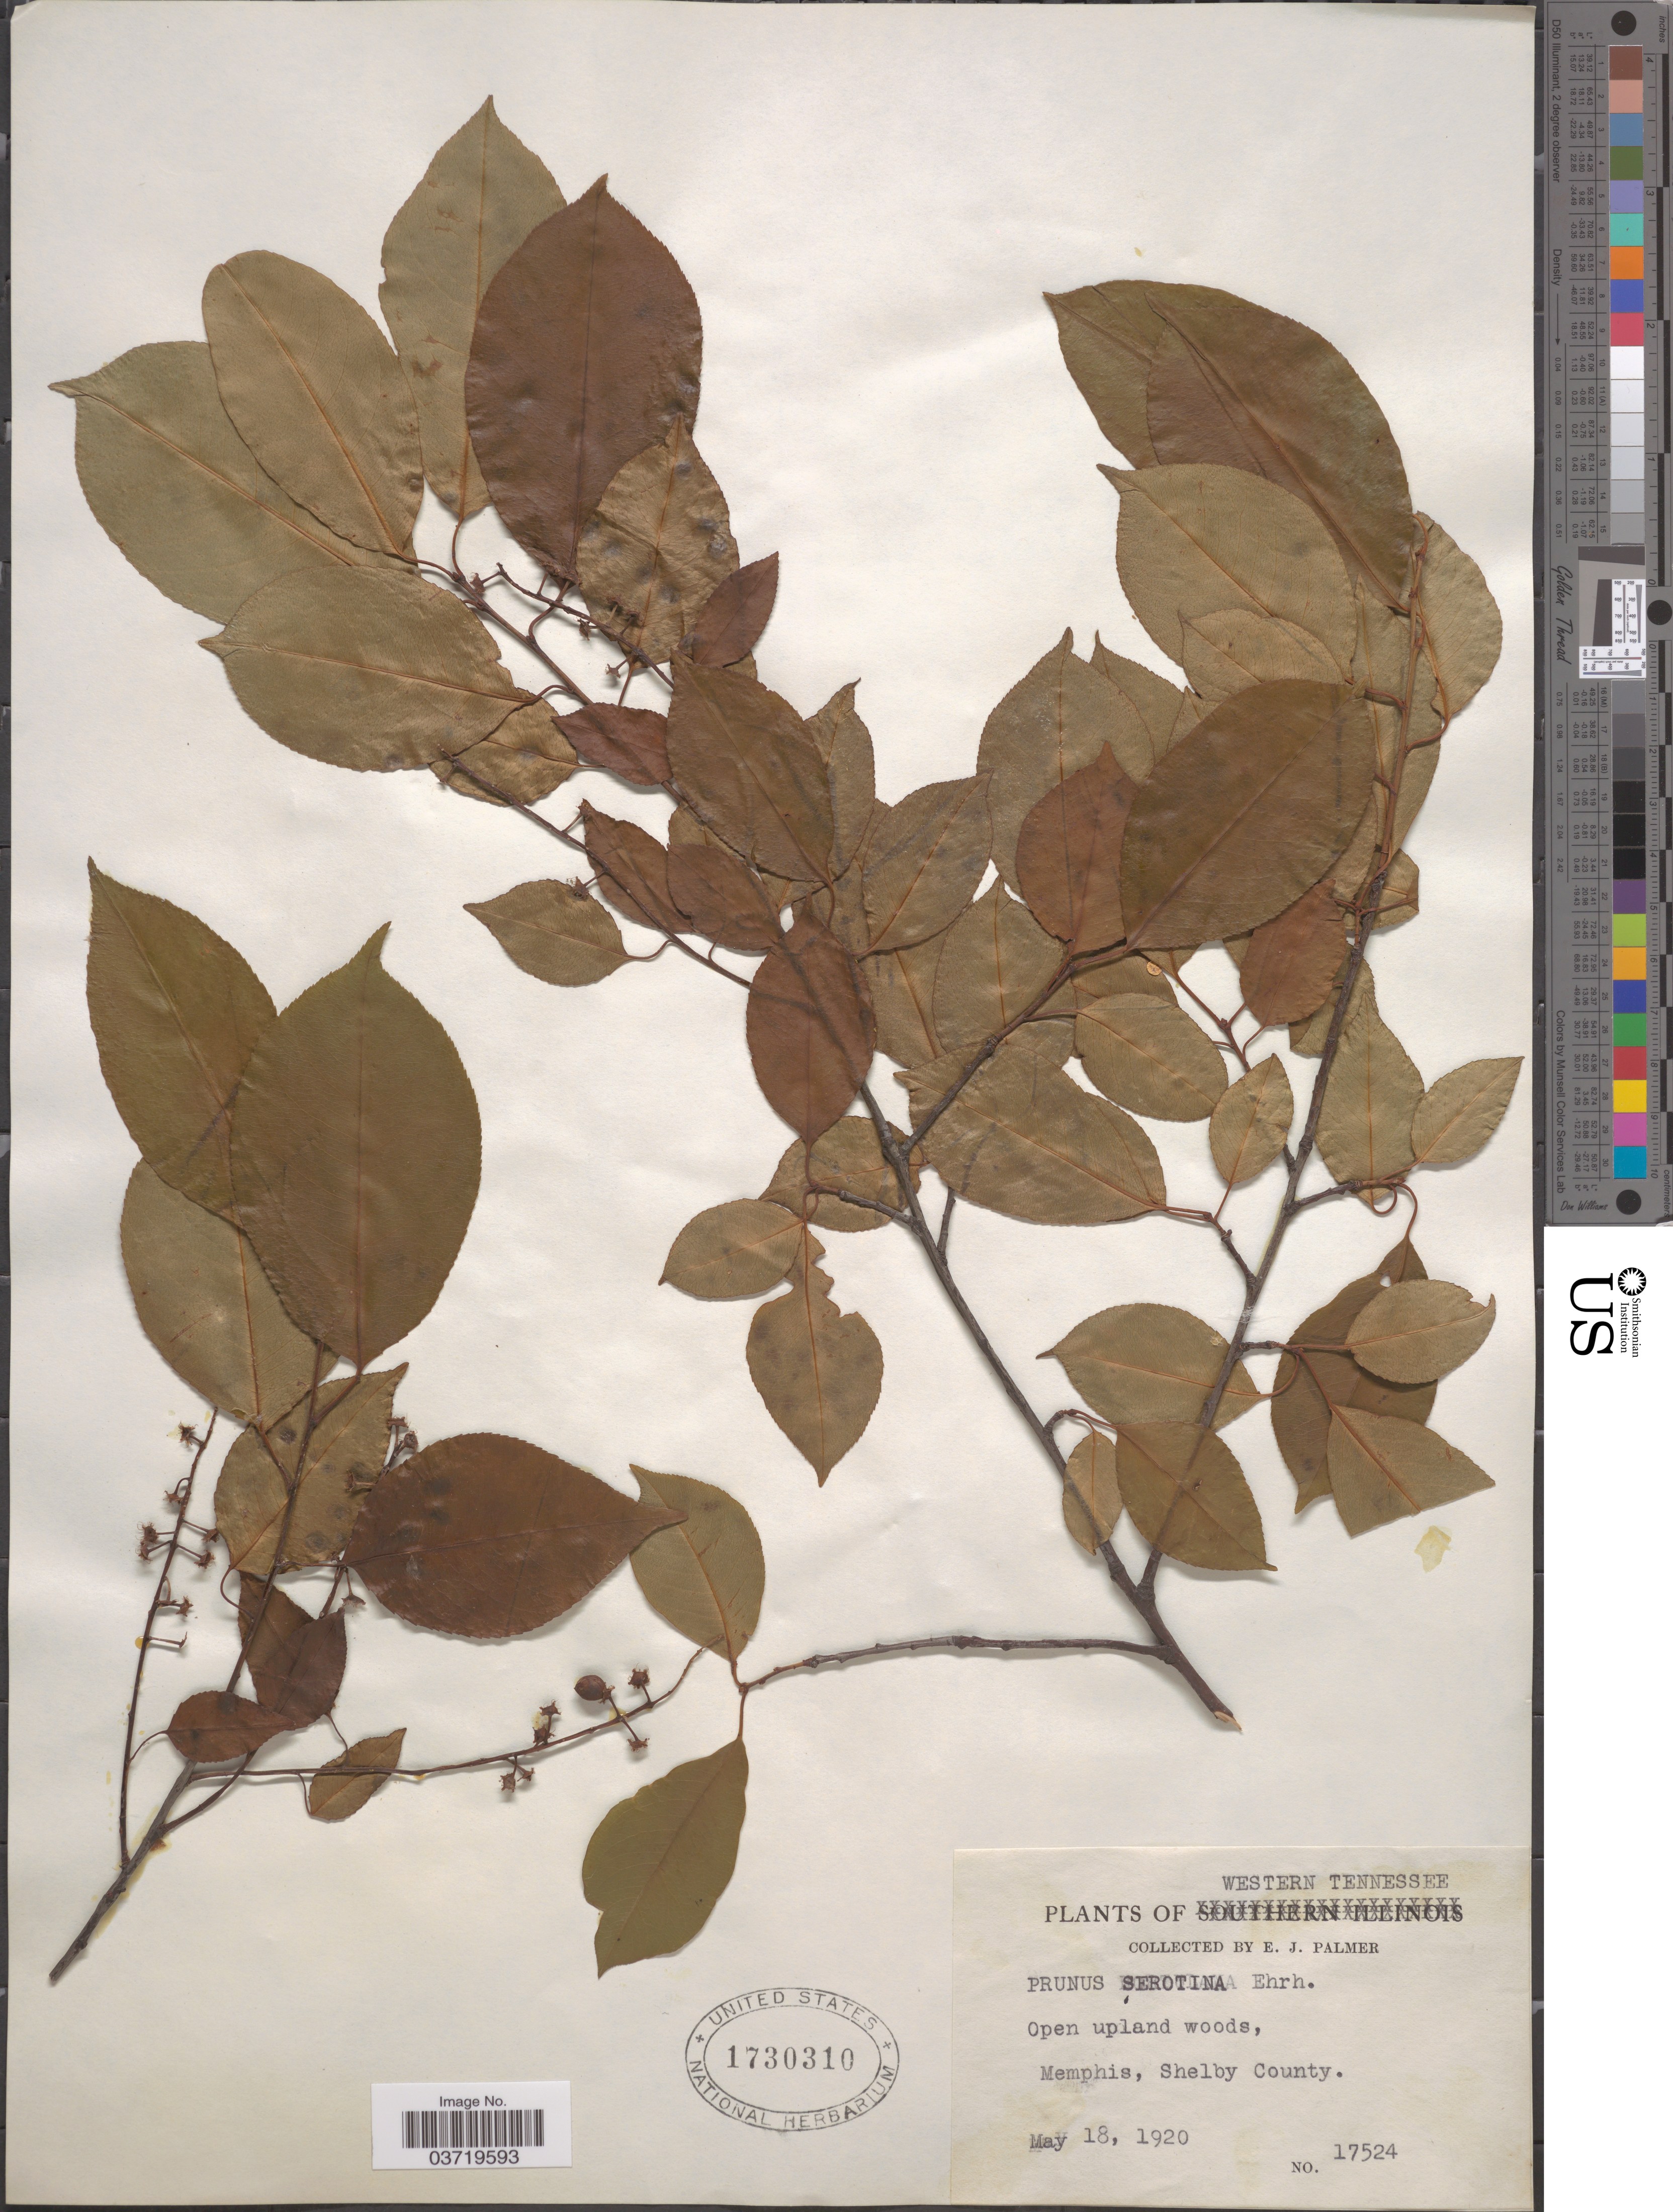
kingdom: Plantae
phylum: Tracheophyta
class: Magnoliopsida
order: Rosales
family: Rosaceae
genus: Prunus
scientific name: Prunus serotina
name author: Ehrh.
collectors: E. J. Palmer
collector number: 17524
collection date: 1920-05-18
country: United States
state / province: Tennessee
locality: Western Tennessee. Memphis, Shelby County.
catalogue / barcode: US 1730310